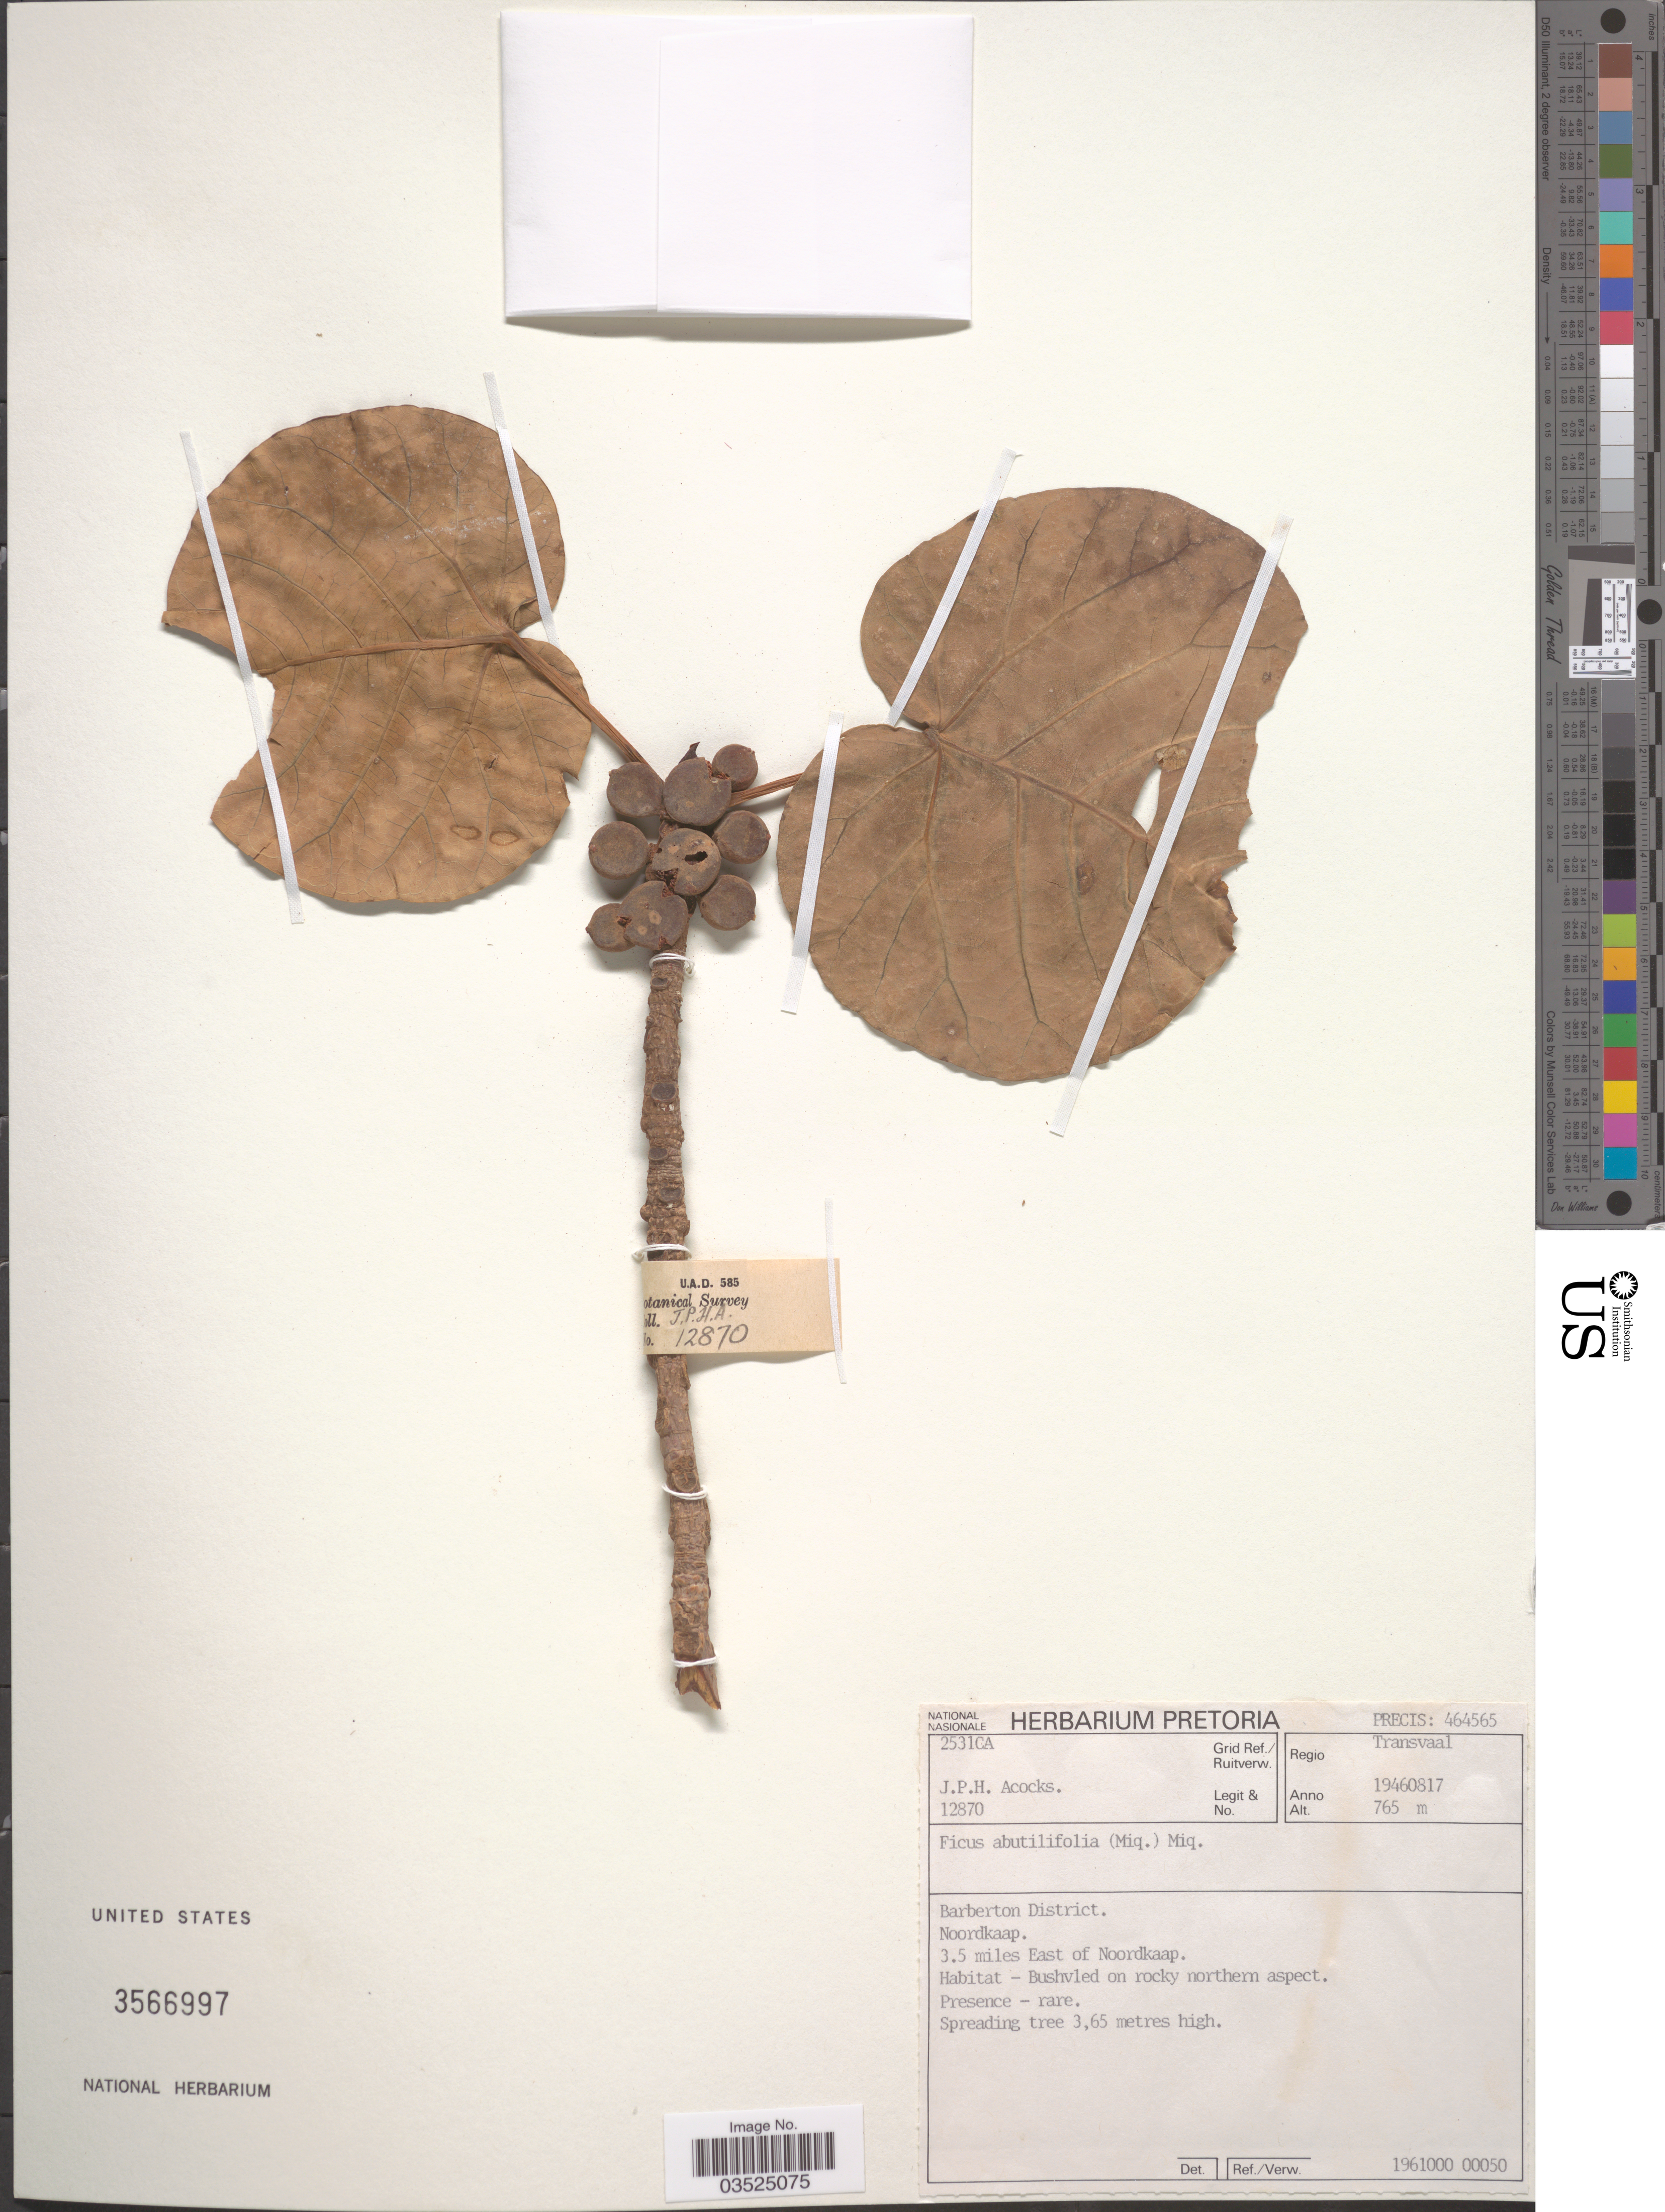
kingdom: Plantae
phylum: Tracheophyta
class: Magnoliopsida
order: Rosales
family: Moraceae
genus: Ficus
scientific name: Ficus abutilifolia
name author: (Miq.) Miq.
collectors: J. P. Acocks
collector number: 12870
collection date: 1946-08-17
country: South Africa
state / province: Northern Cape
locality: Regio Transvaal. Grid Ref./Ruitverw. 2531CA. Barberton District. Noordkaap. 3.5 miles East of Noordkaap.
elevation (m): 765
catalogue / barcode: US 3566997